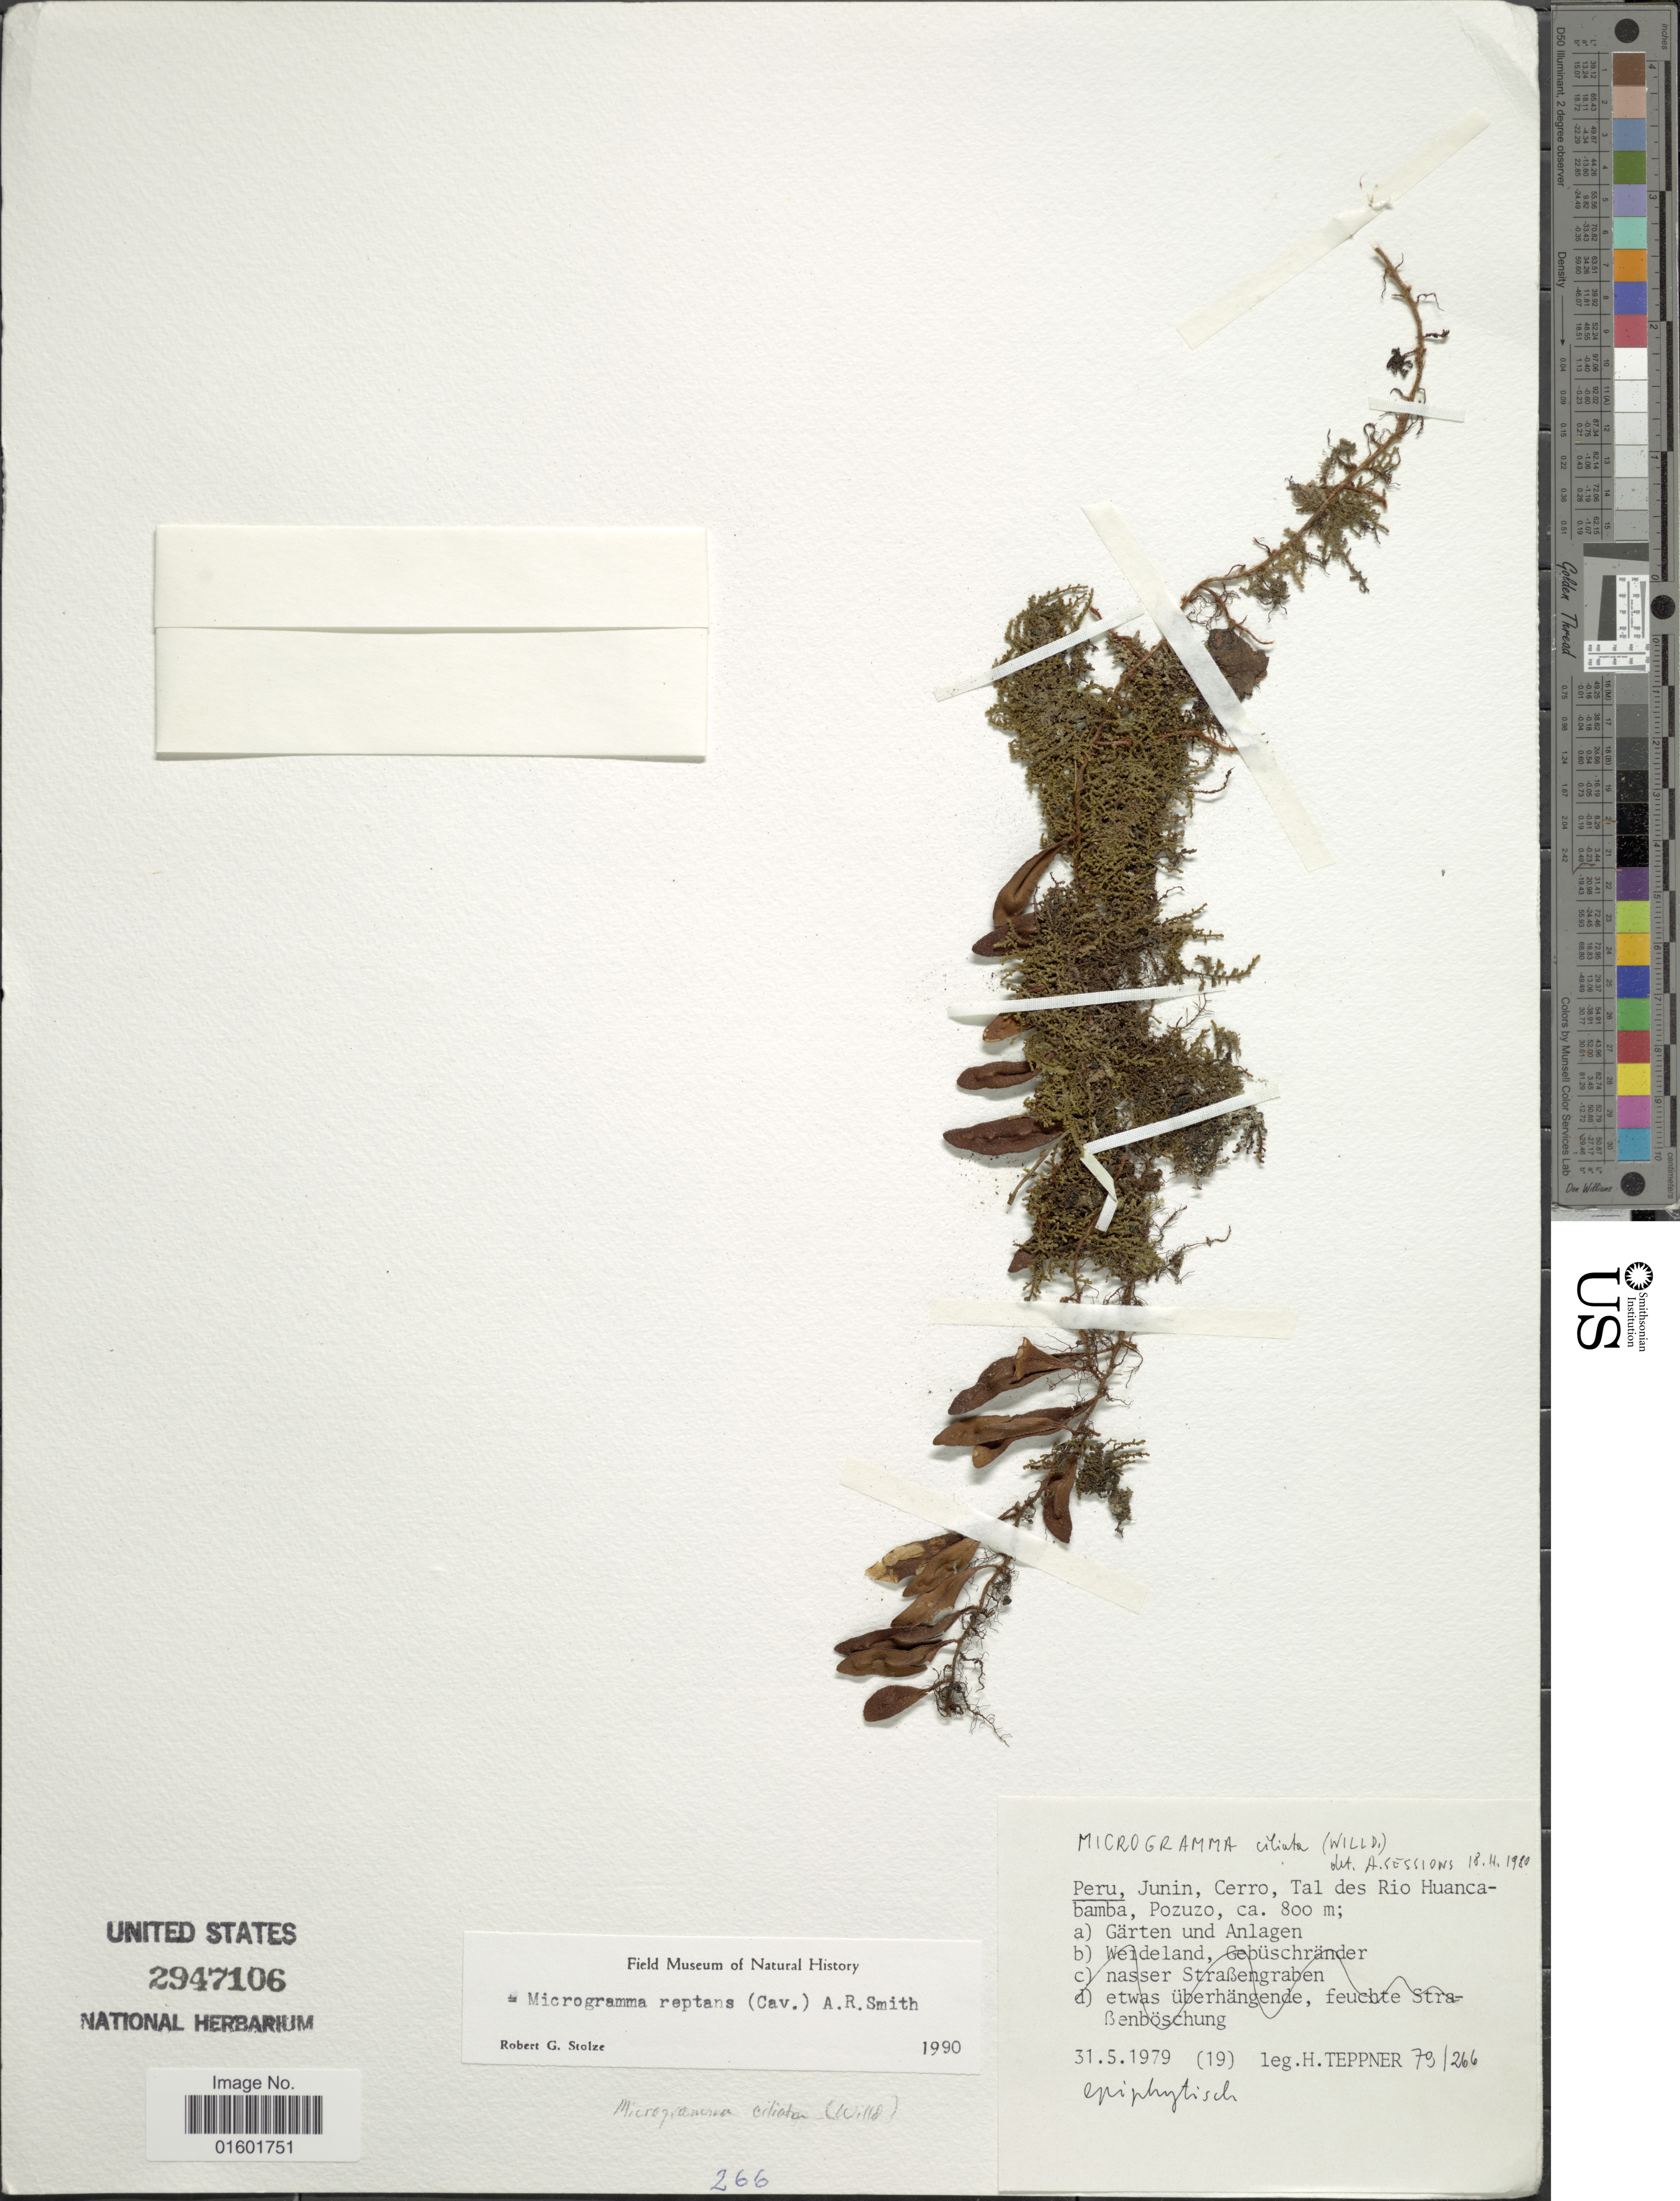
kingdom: Plantae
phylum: Tracheophyta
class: Polypodiopsida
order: Polypodiales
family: Polypodiaceae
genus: Microgramma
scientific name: Microgramma reptans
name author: (Cav.) A.R. Sm.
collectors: H. Teppner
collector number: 70/266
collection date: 1979-05-31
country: Peru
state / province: Junín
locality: Cerro, Tal des Rio Huancabamba, Pozuzo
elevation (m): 800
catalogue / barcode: US 2947106